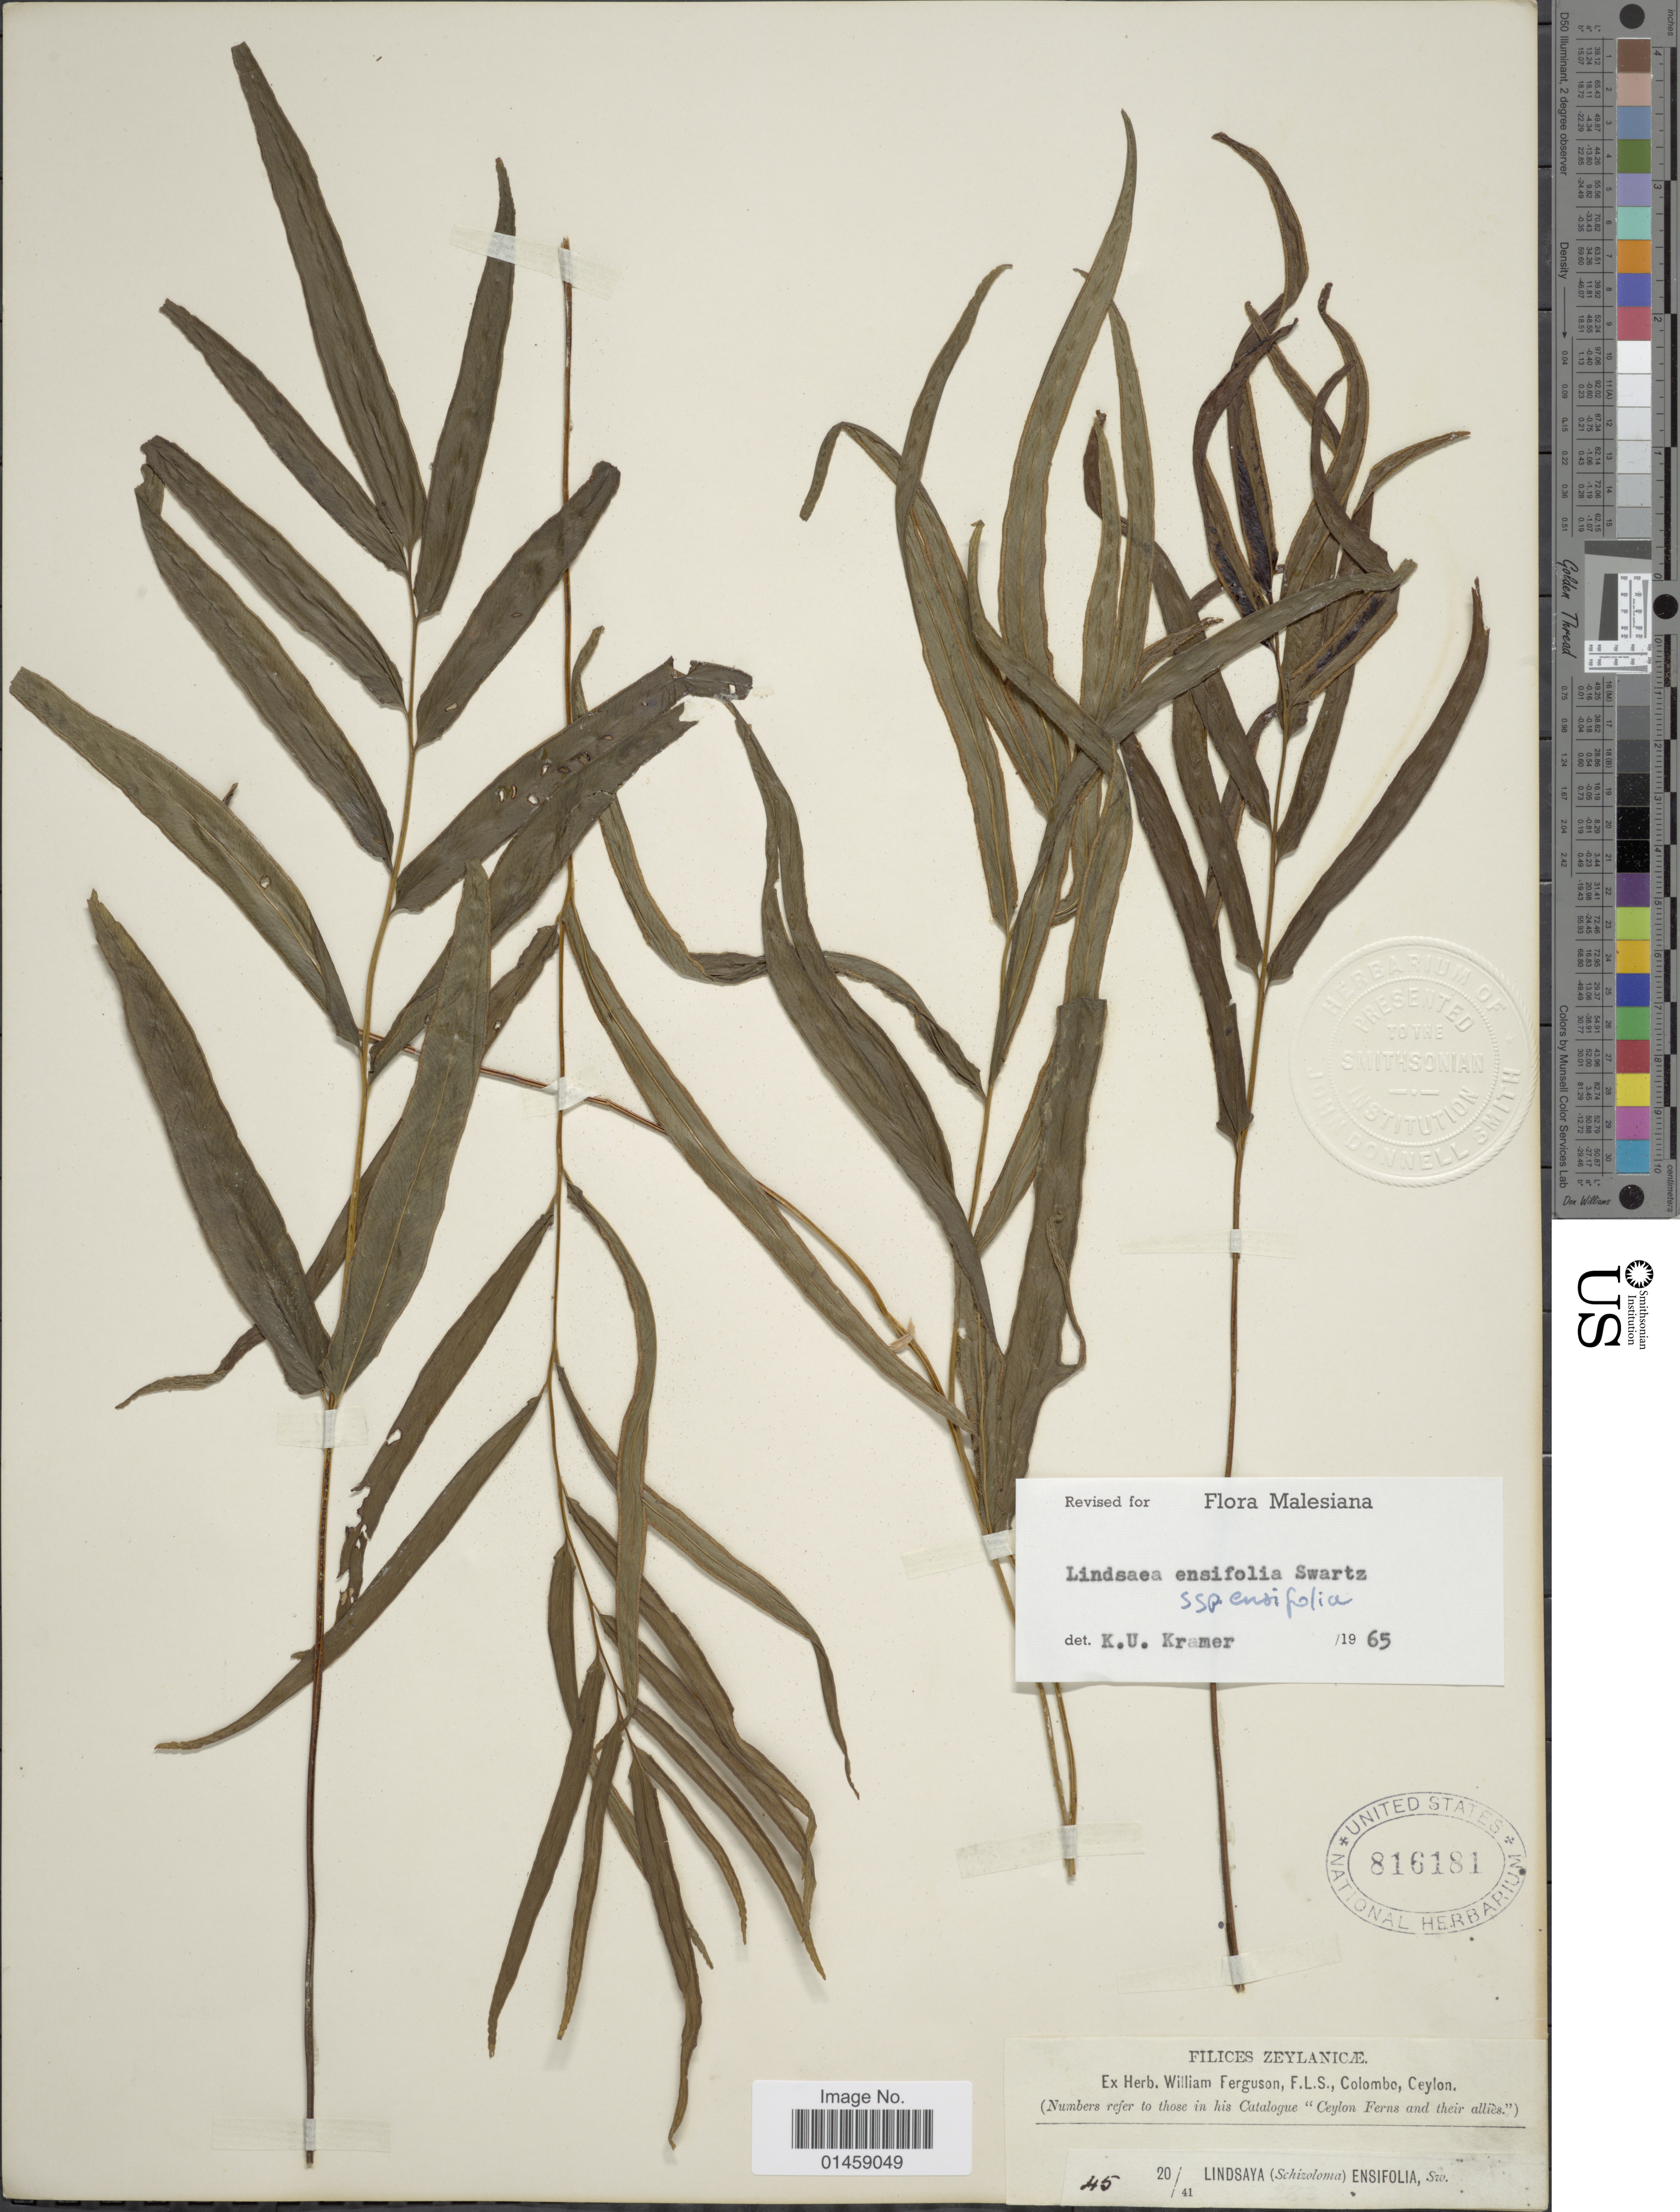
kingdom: Plantae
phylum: Tracheophyta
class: Polypodiopsida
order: Polypodiales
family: Lindsaeaceae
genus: Lindsaea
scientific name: Lindsaea ensifolia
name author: Sw.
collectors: ex herb. W. Ferguson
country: Sri Lanka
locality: Zeylancae.Ceylon.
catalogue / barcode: US 816181